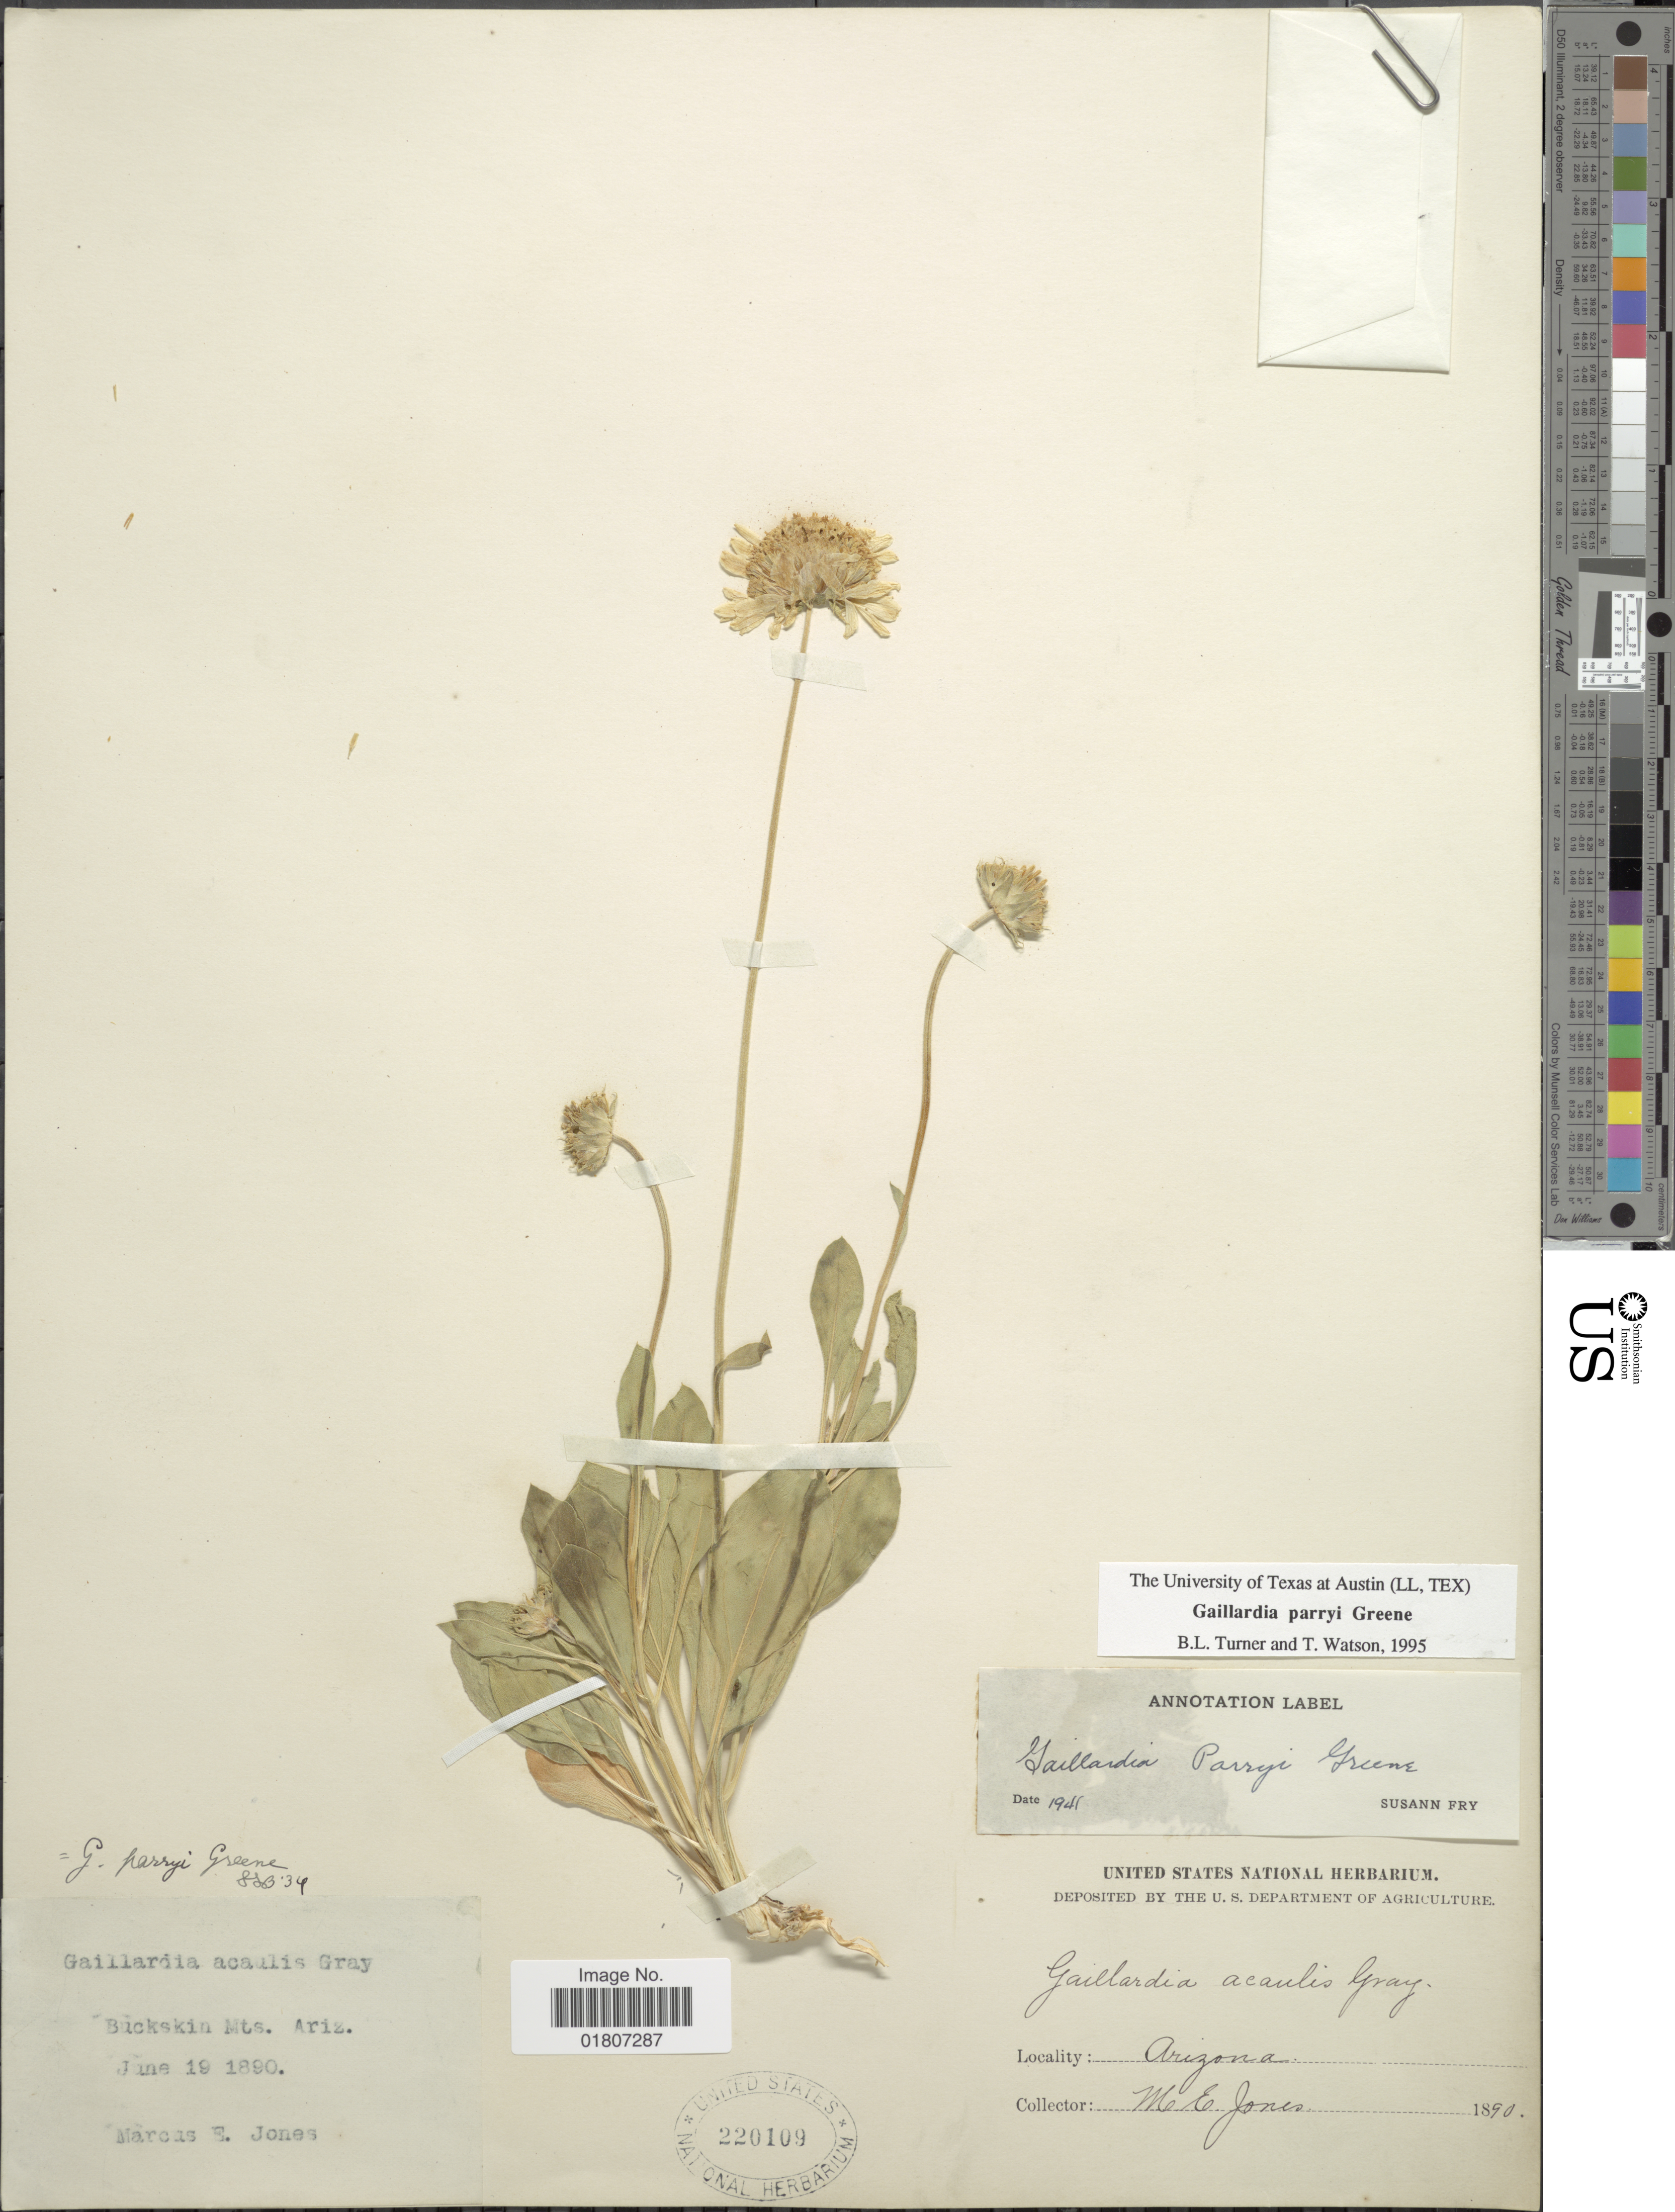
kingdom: Plantae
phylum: Tracheophyta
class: Magnoliopsida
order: Asterales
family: Asteraceae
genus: Gaillardia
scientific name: Gaillardia parryi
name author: Greene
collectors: M. E. Jones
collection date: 1890-06-19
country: United States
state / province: Arizona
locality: Buckskin Mts.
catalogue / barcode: US 220109